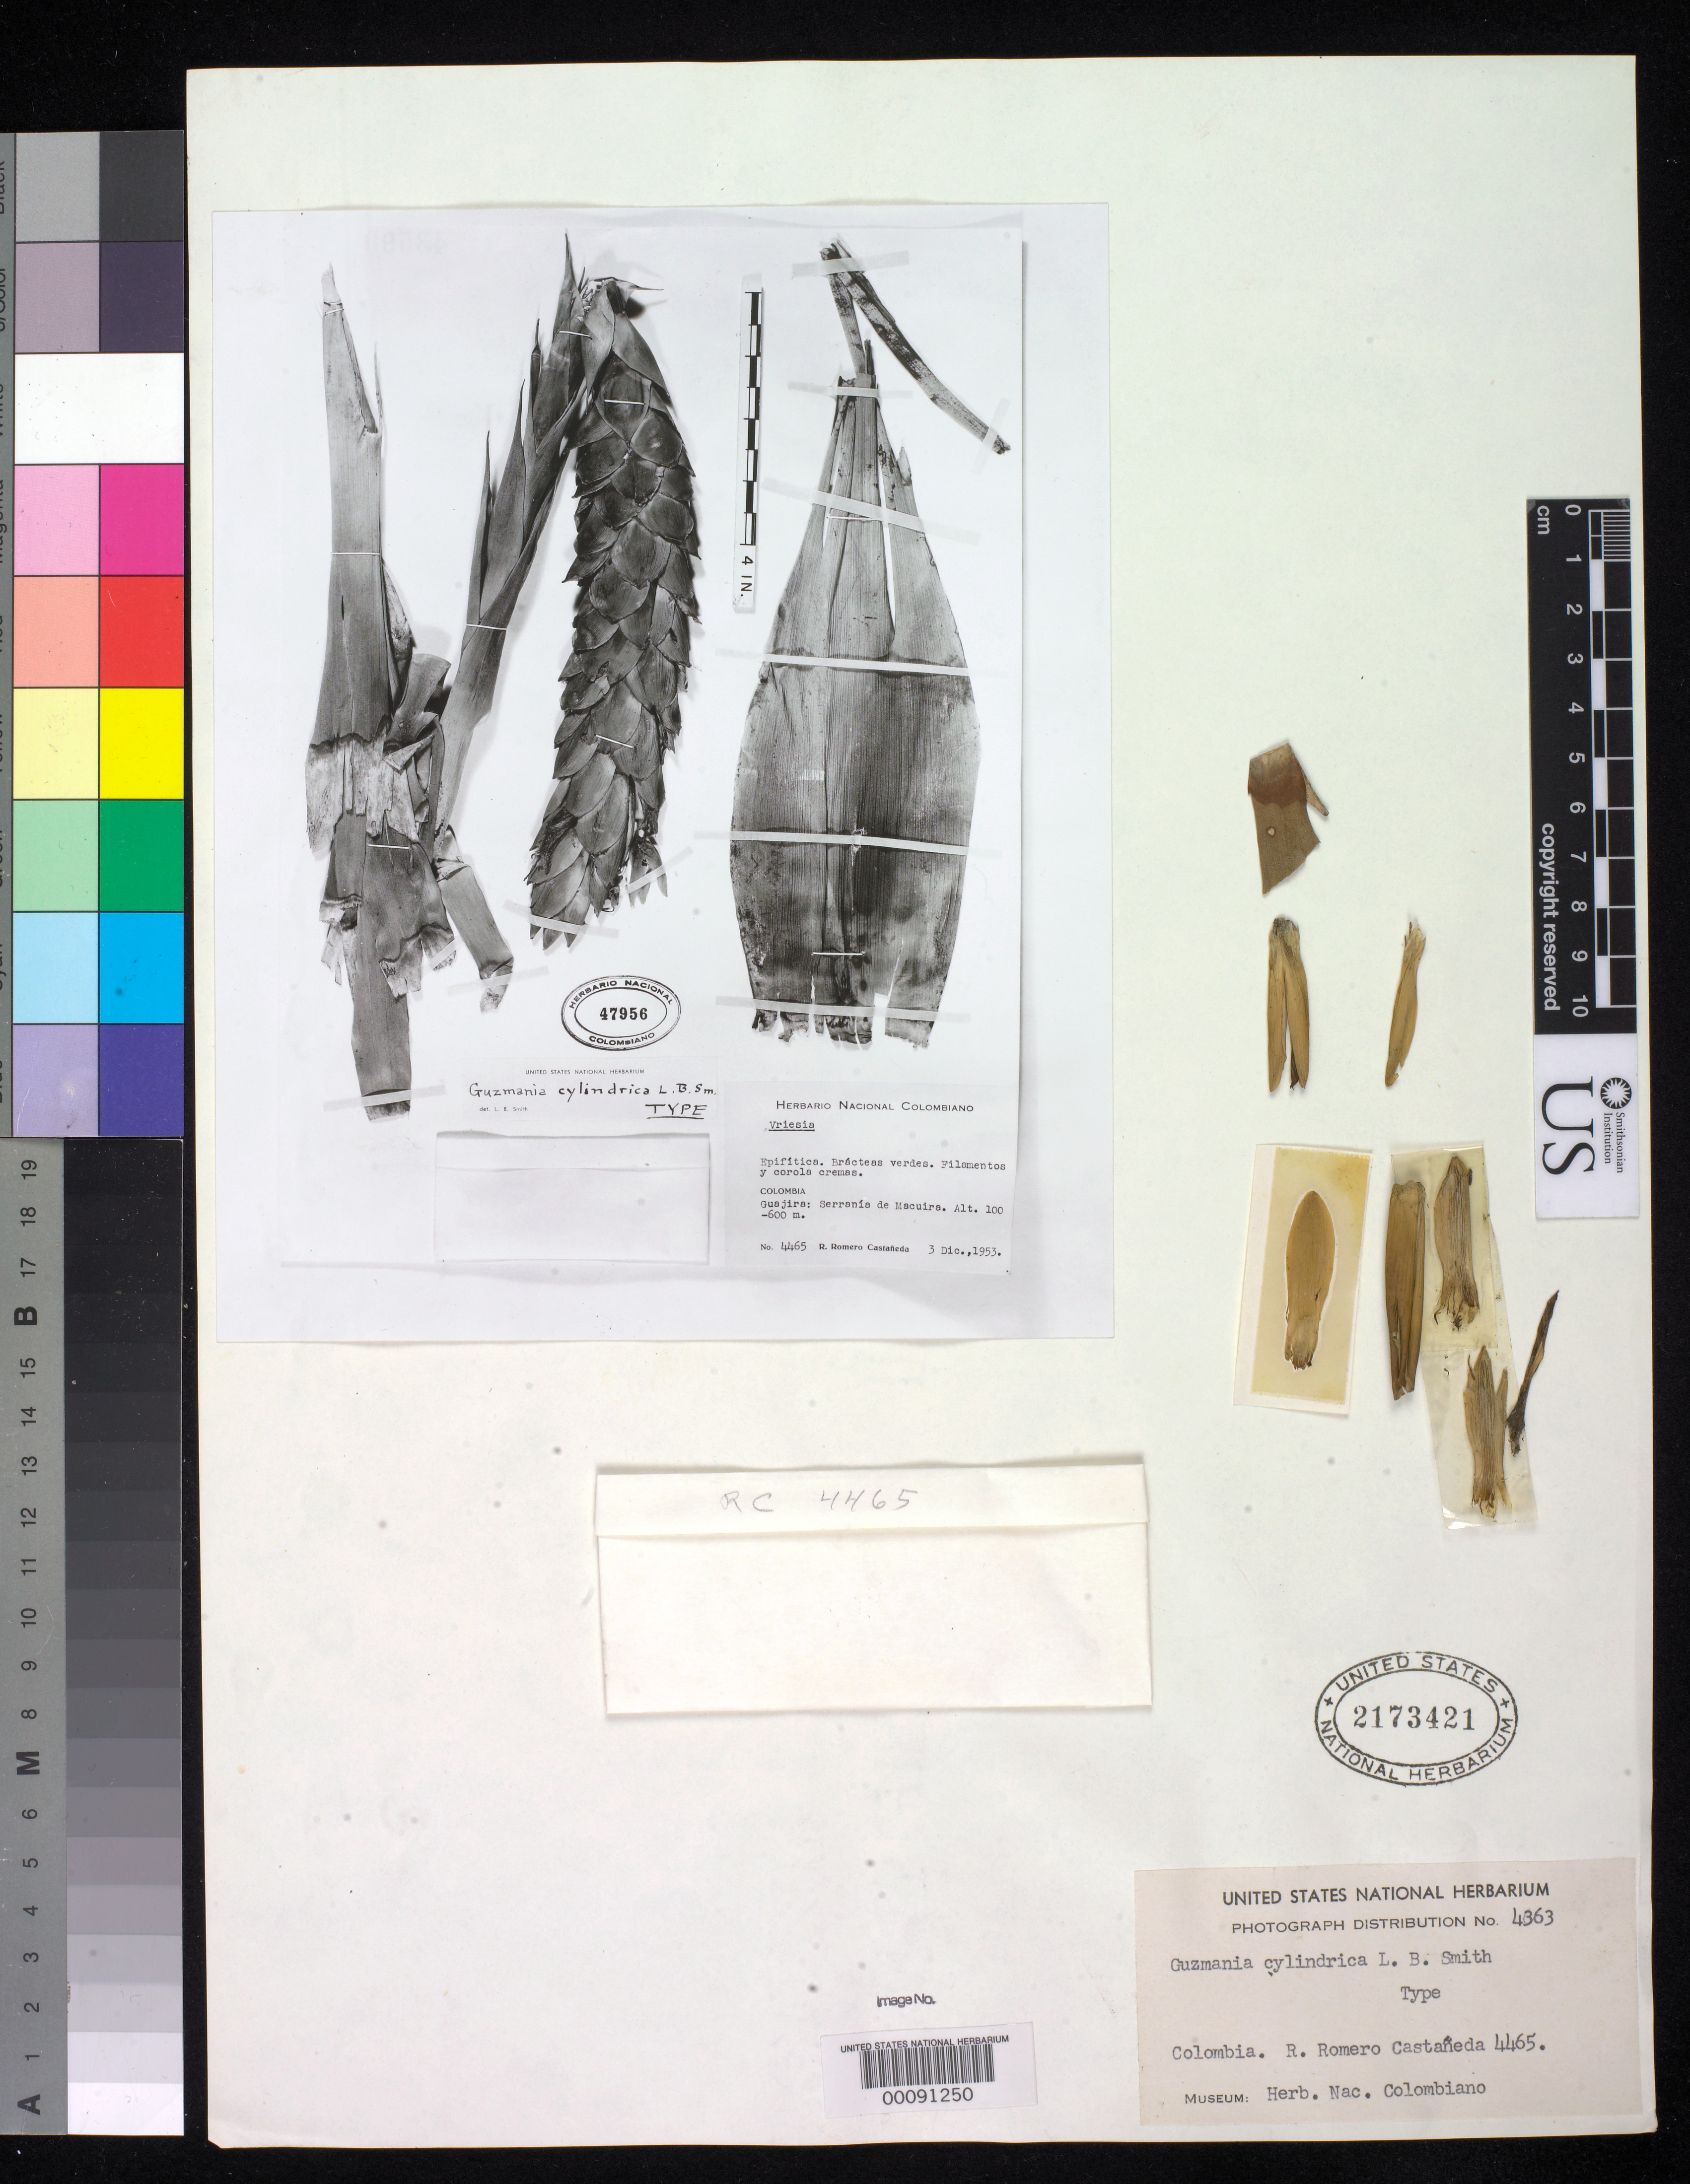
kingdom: Plantae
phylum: Tracheophyta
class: Liliopsida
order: Poales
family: Bromeliaceae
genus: Guzmania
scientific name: Guzmania cylindrica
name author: L.B. Sm.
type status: Isotype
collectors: R. Romero Castañeda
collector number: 4465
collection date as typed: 03 Dec 1953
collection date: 1953-12-03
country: Colombia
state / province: La Guajira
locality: Serrania de Macuira.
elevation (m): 100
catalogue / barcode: US 2173421